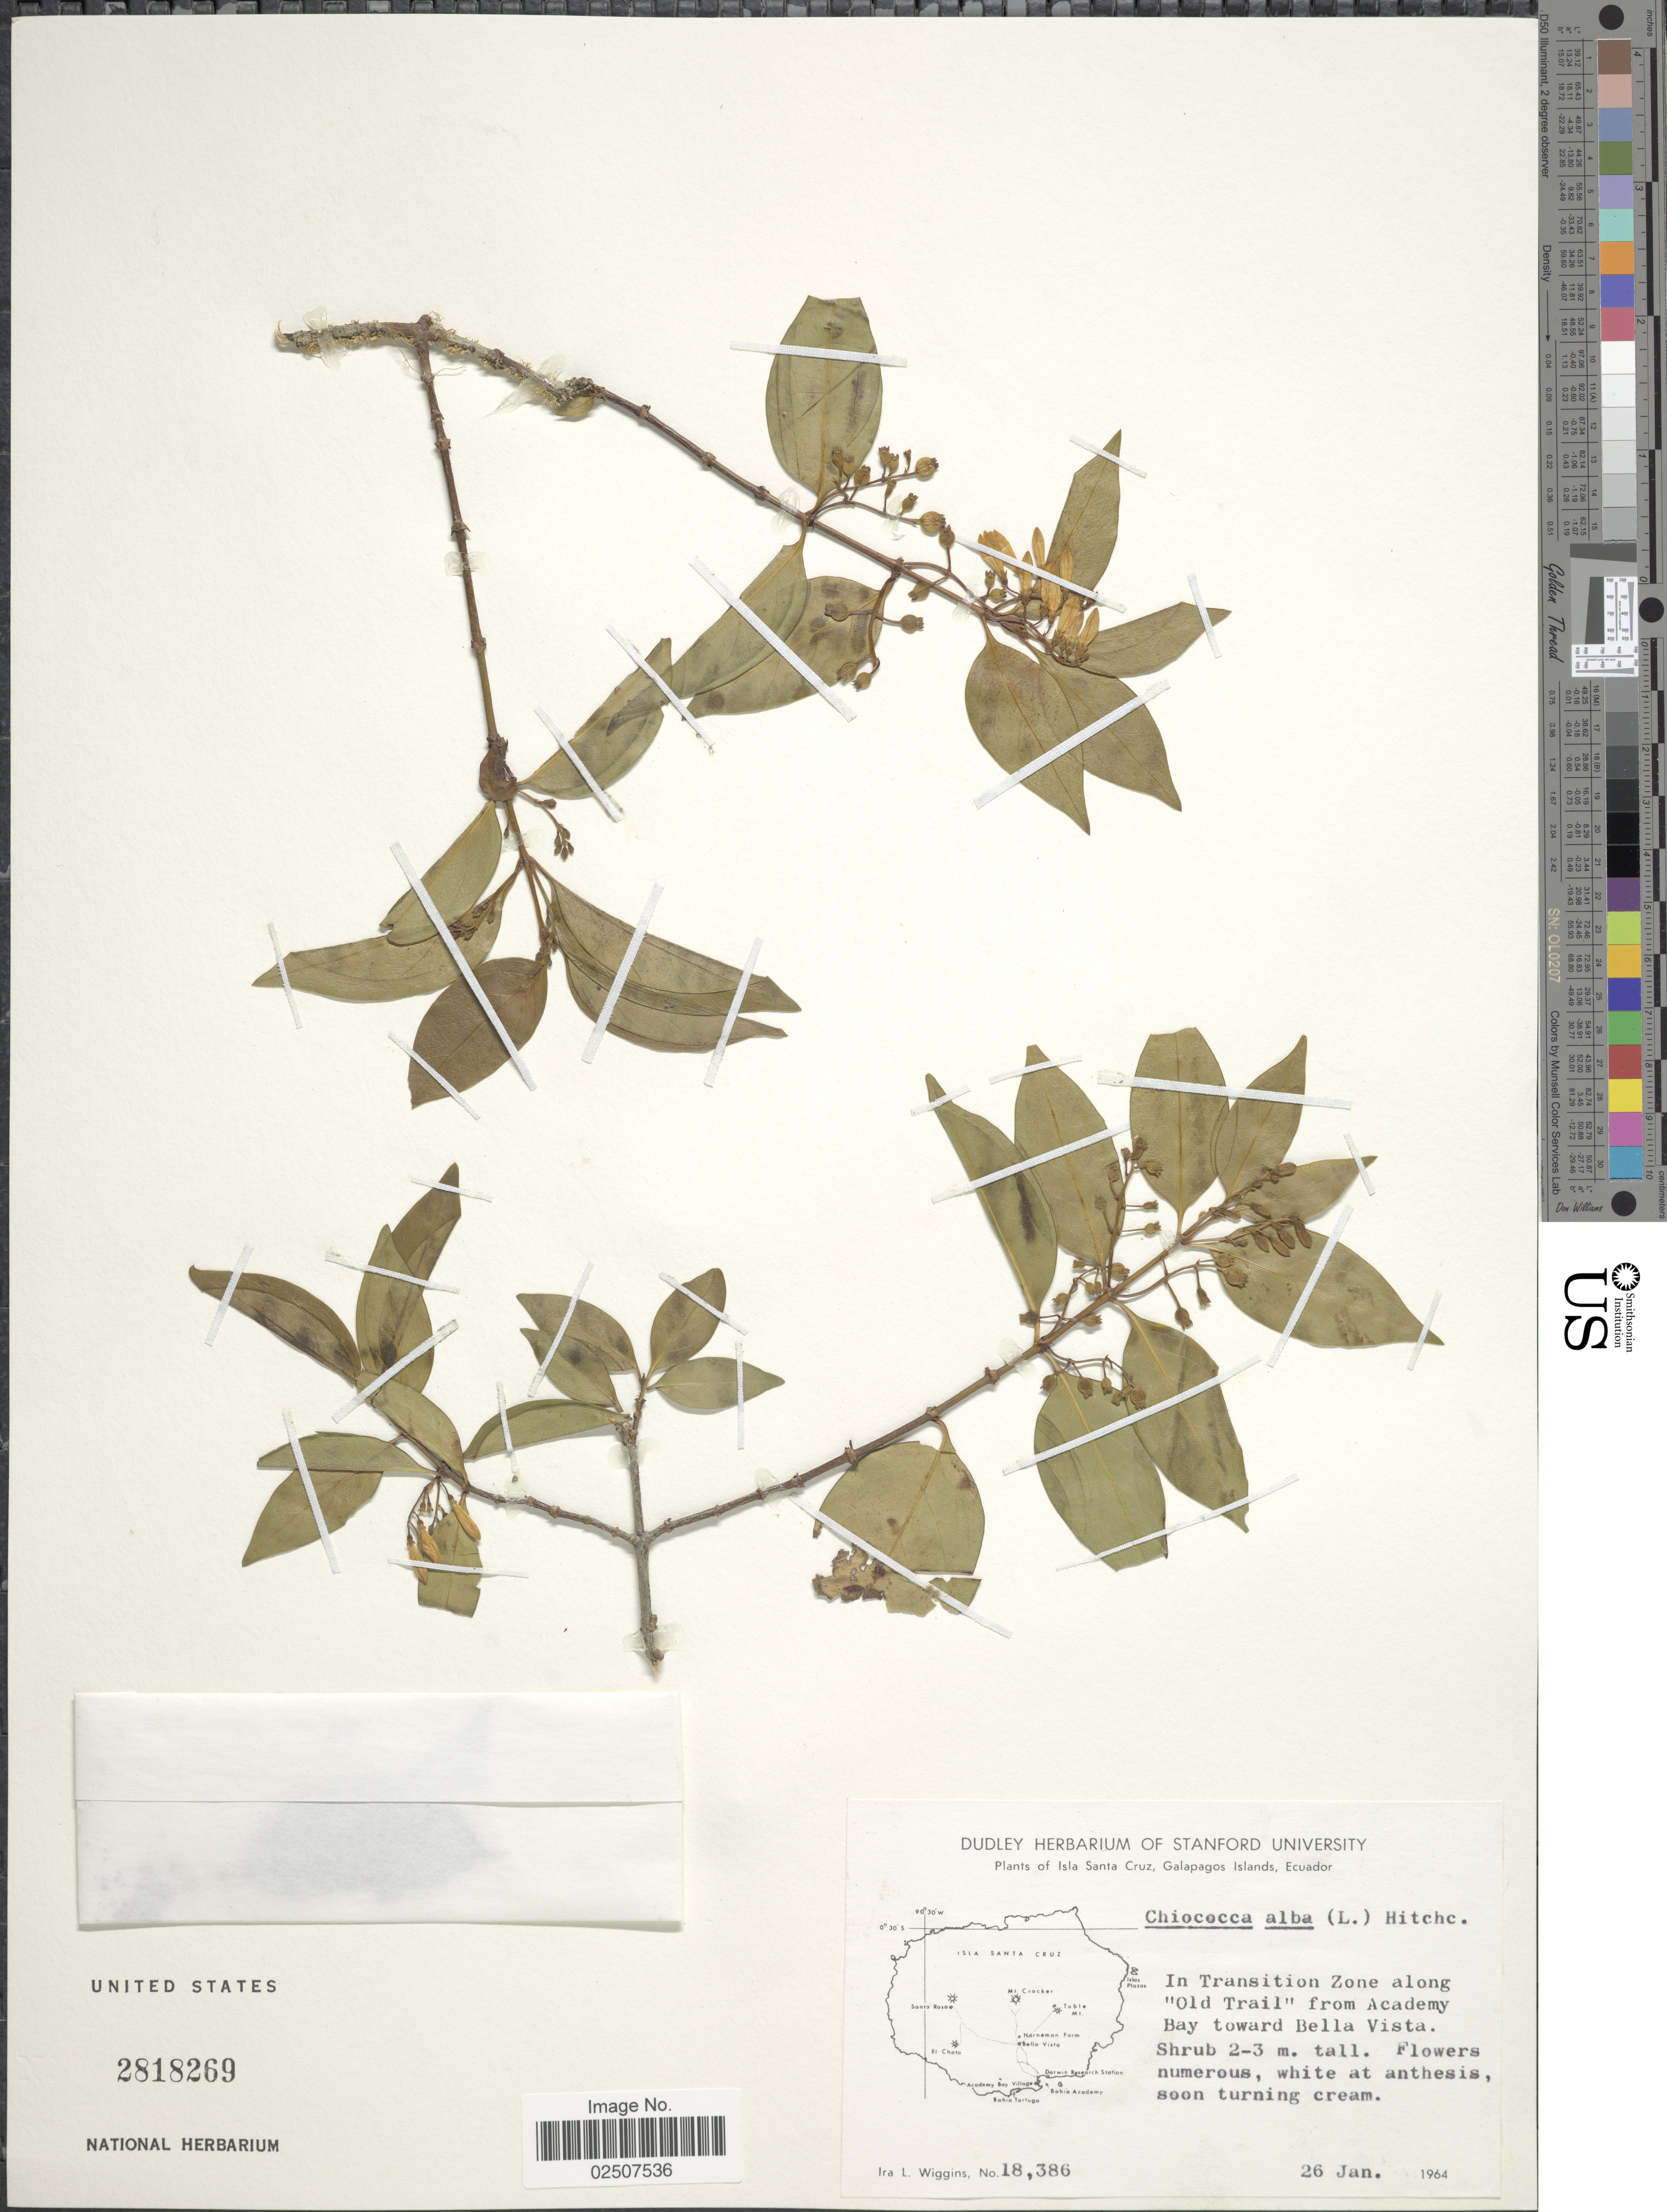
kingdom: Plantae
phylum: Tracheophyta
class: Magnoliopsida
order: Gentianales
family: Rubiaceae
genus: Chiococca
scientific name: Chiococca alba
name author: (L.) Hitchc.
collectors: I. L. Wiggins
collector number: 18386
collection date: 1964-01-26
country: Ecuador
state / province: Colón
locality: Isla Santa Cruz, Galapagos Islands. In Transition Zone along "Old Trail" from Academy Bay toward Bella Vista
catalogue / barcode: US 2818269